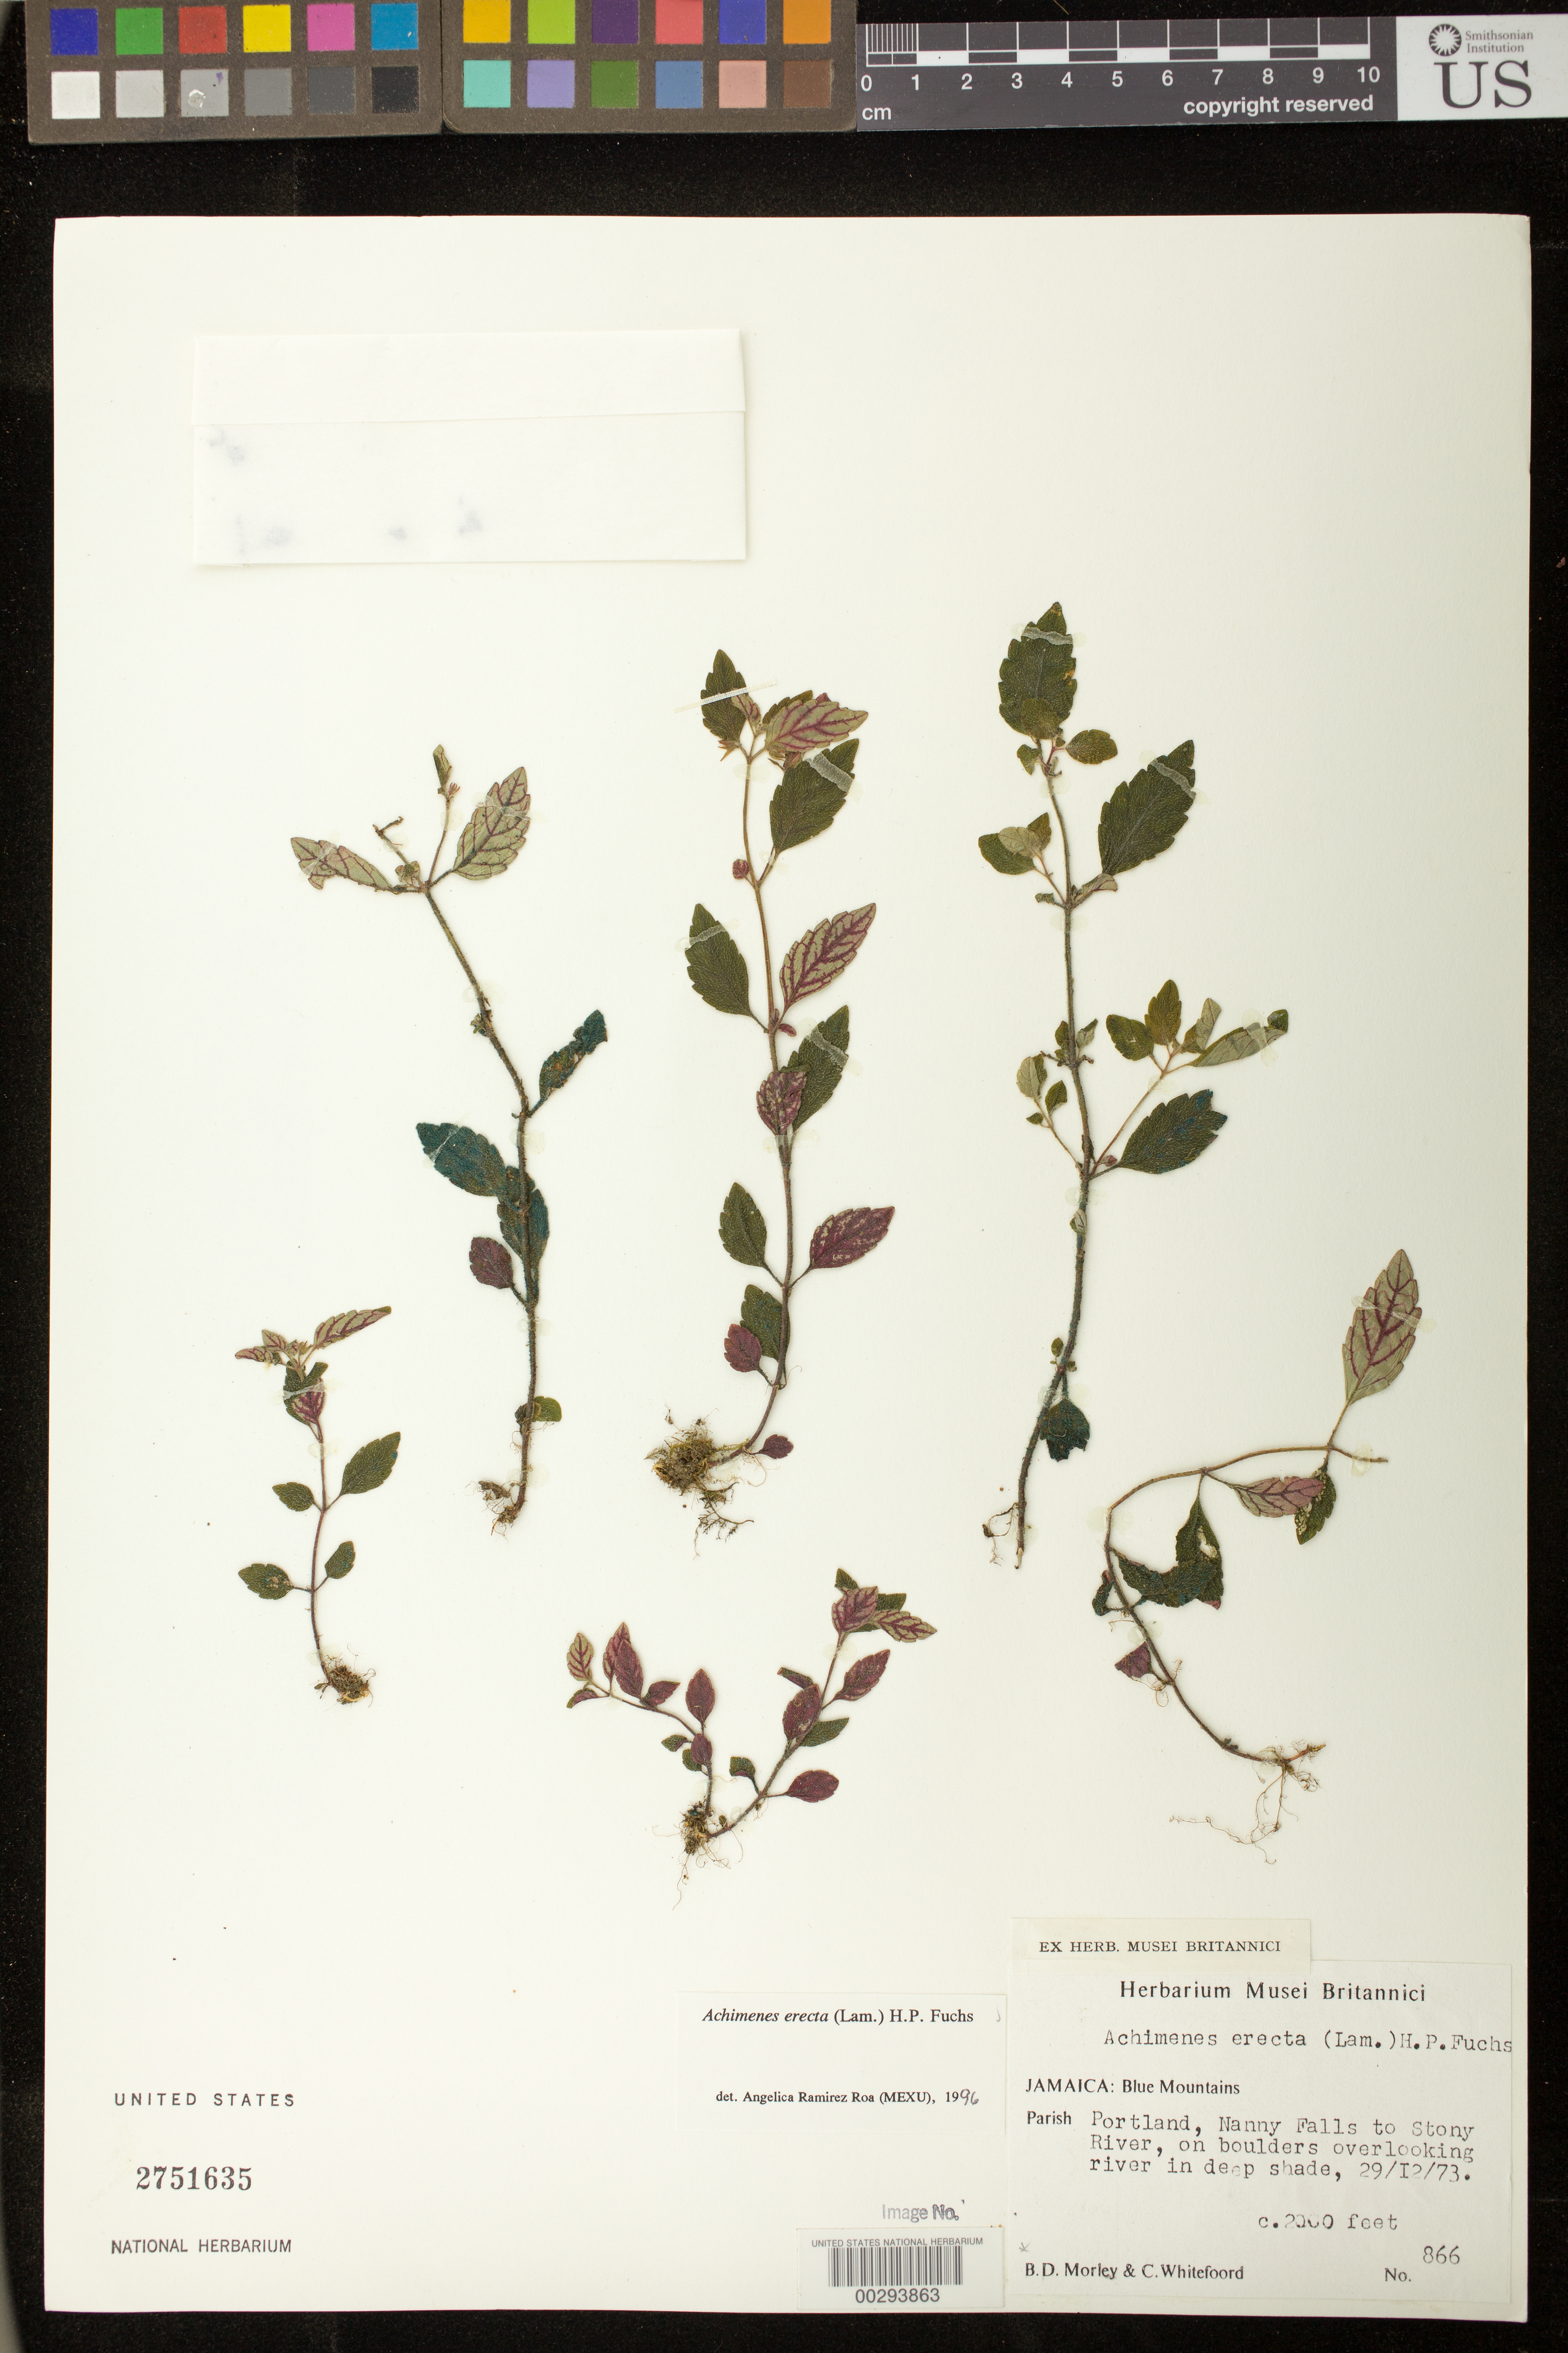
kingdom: Plantae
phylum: Tracheophyta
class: Magnoliopsida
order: Lamiales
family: Gesneriaceae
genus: Achimenes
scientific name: Achimenes erecta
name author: (Lam.) H.P. Fuchs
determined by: Skog, Laurence E.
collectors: B. D. Morley & C. Whitefoord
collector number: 866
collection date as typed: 29 Dec 1973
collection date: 1973-12-29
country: Jamaica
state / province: Portland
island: Jamaica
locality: Blue Mountains, Nanny Falls to Stony River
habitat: On boulders overlooking river in deep shade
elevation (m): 610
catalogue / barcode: US 2751635